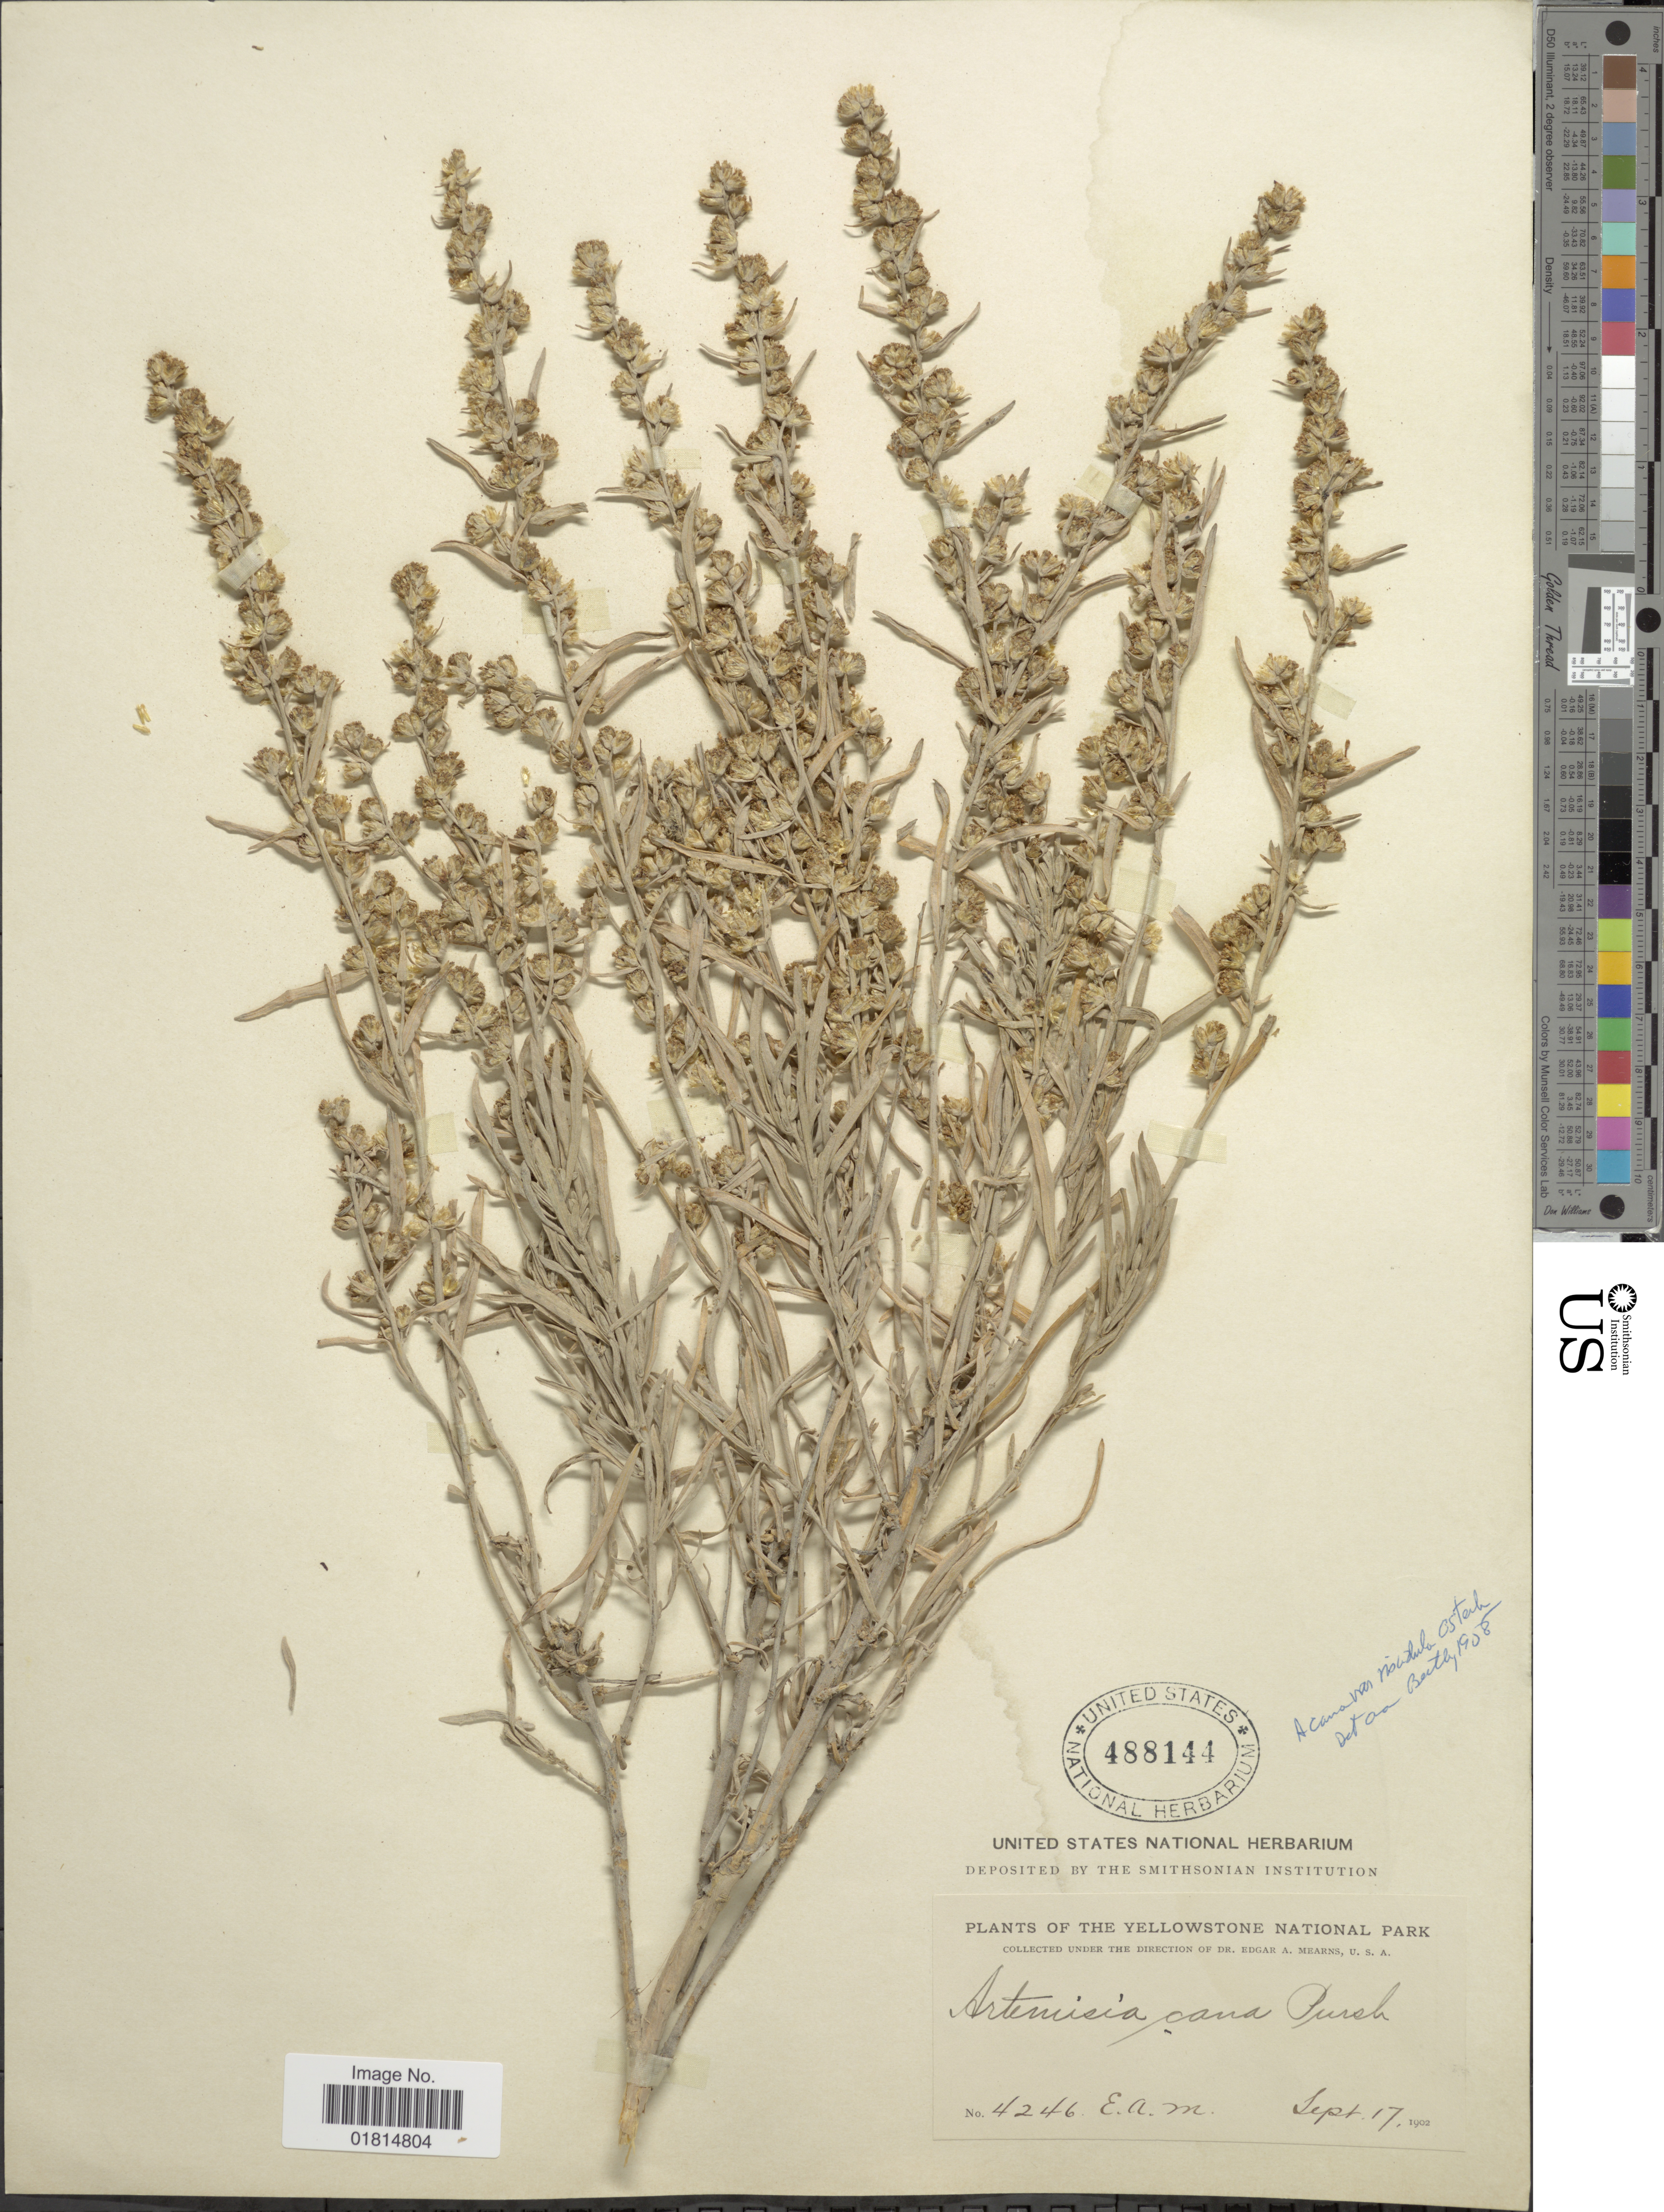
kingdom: Plantae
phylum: Tracheophyta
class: Magnoliopsida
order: Asterales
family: Asteraceae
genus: Artemisia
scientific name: Artemisia cana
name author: Pursh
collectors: E. A. Mearns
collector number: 4246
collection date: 1902-09-17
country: United States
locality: Yellowstone National Park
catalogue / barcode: US 488144